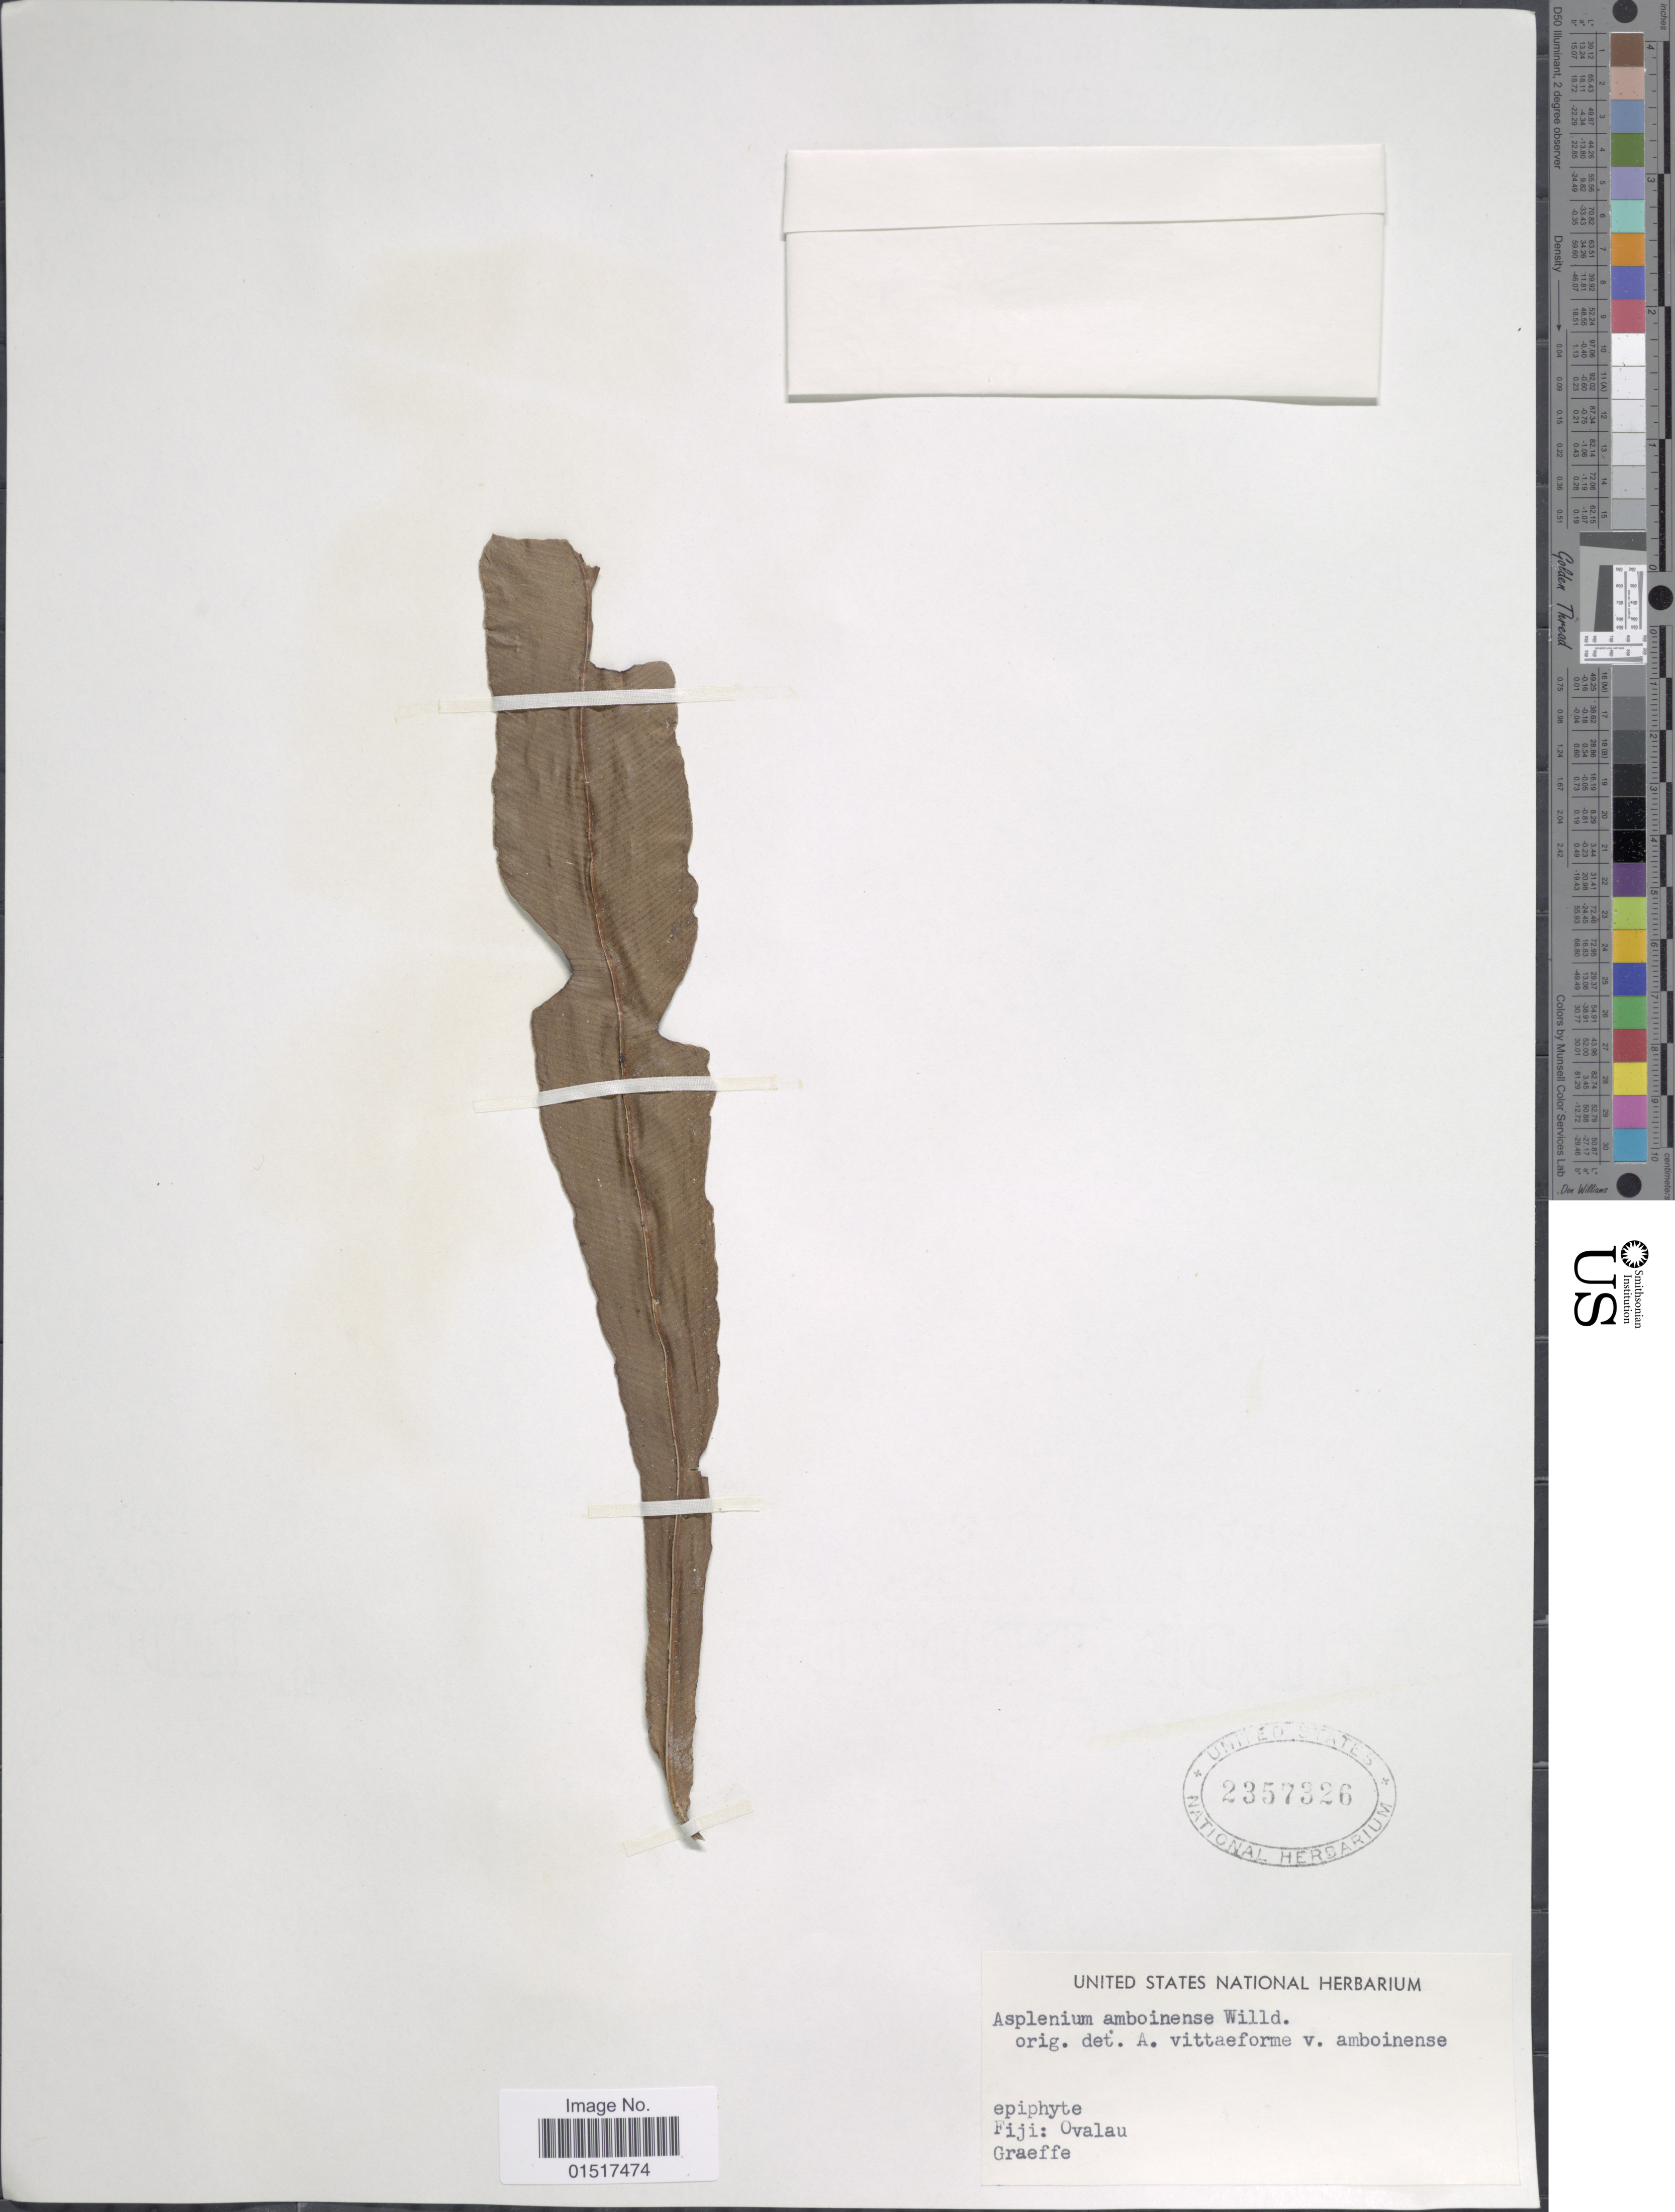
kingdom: Plantae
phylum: Tracheophyta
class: Polypodiopsida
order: Polypodiales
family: Aspleniaceae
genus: Asplenium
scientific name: Asplenium amboinense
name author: Willd.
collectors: Graeffe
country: Fiji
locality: Ovalau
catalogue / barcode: US 2357326